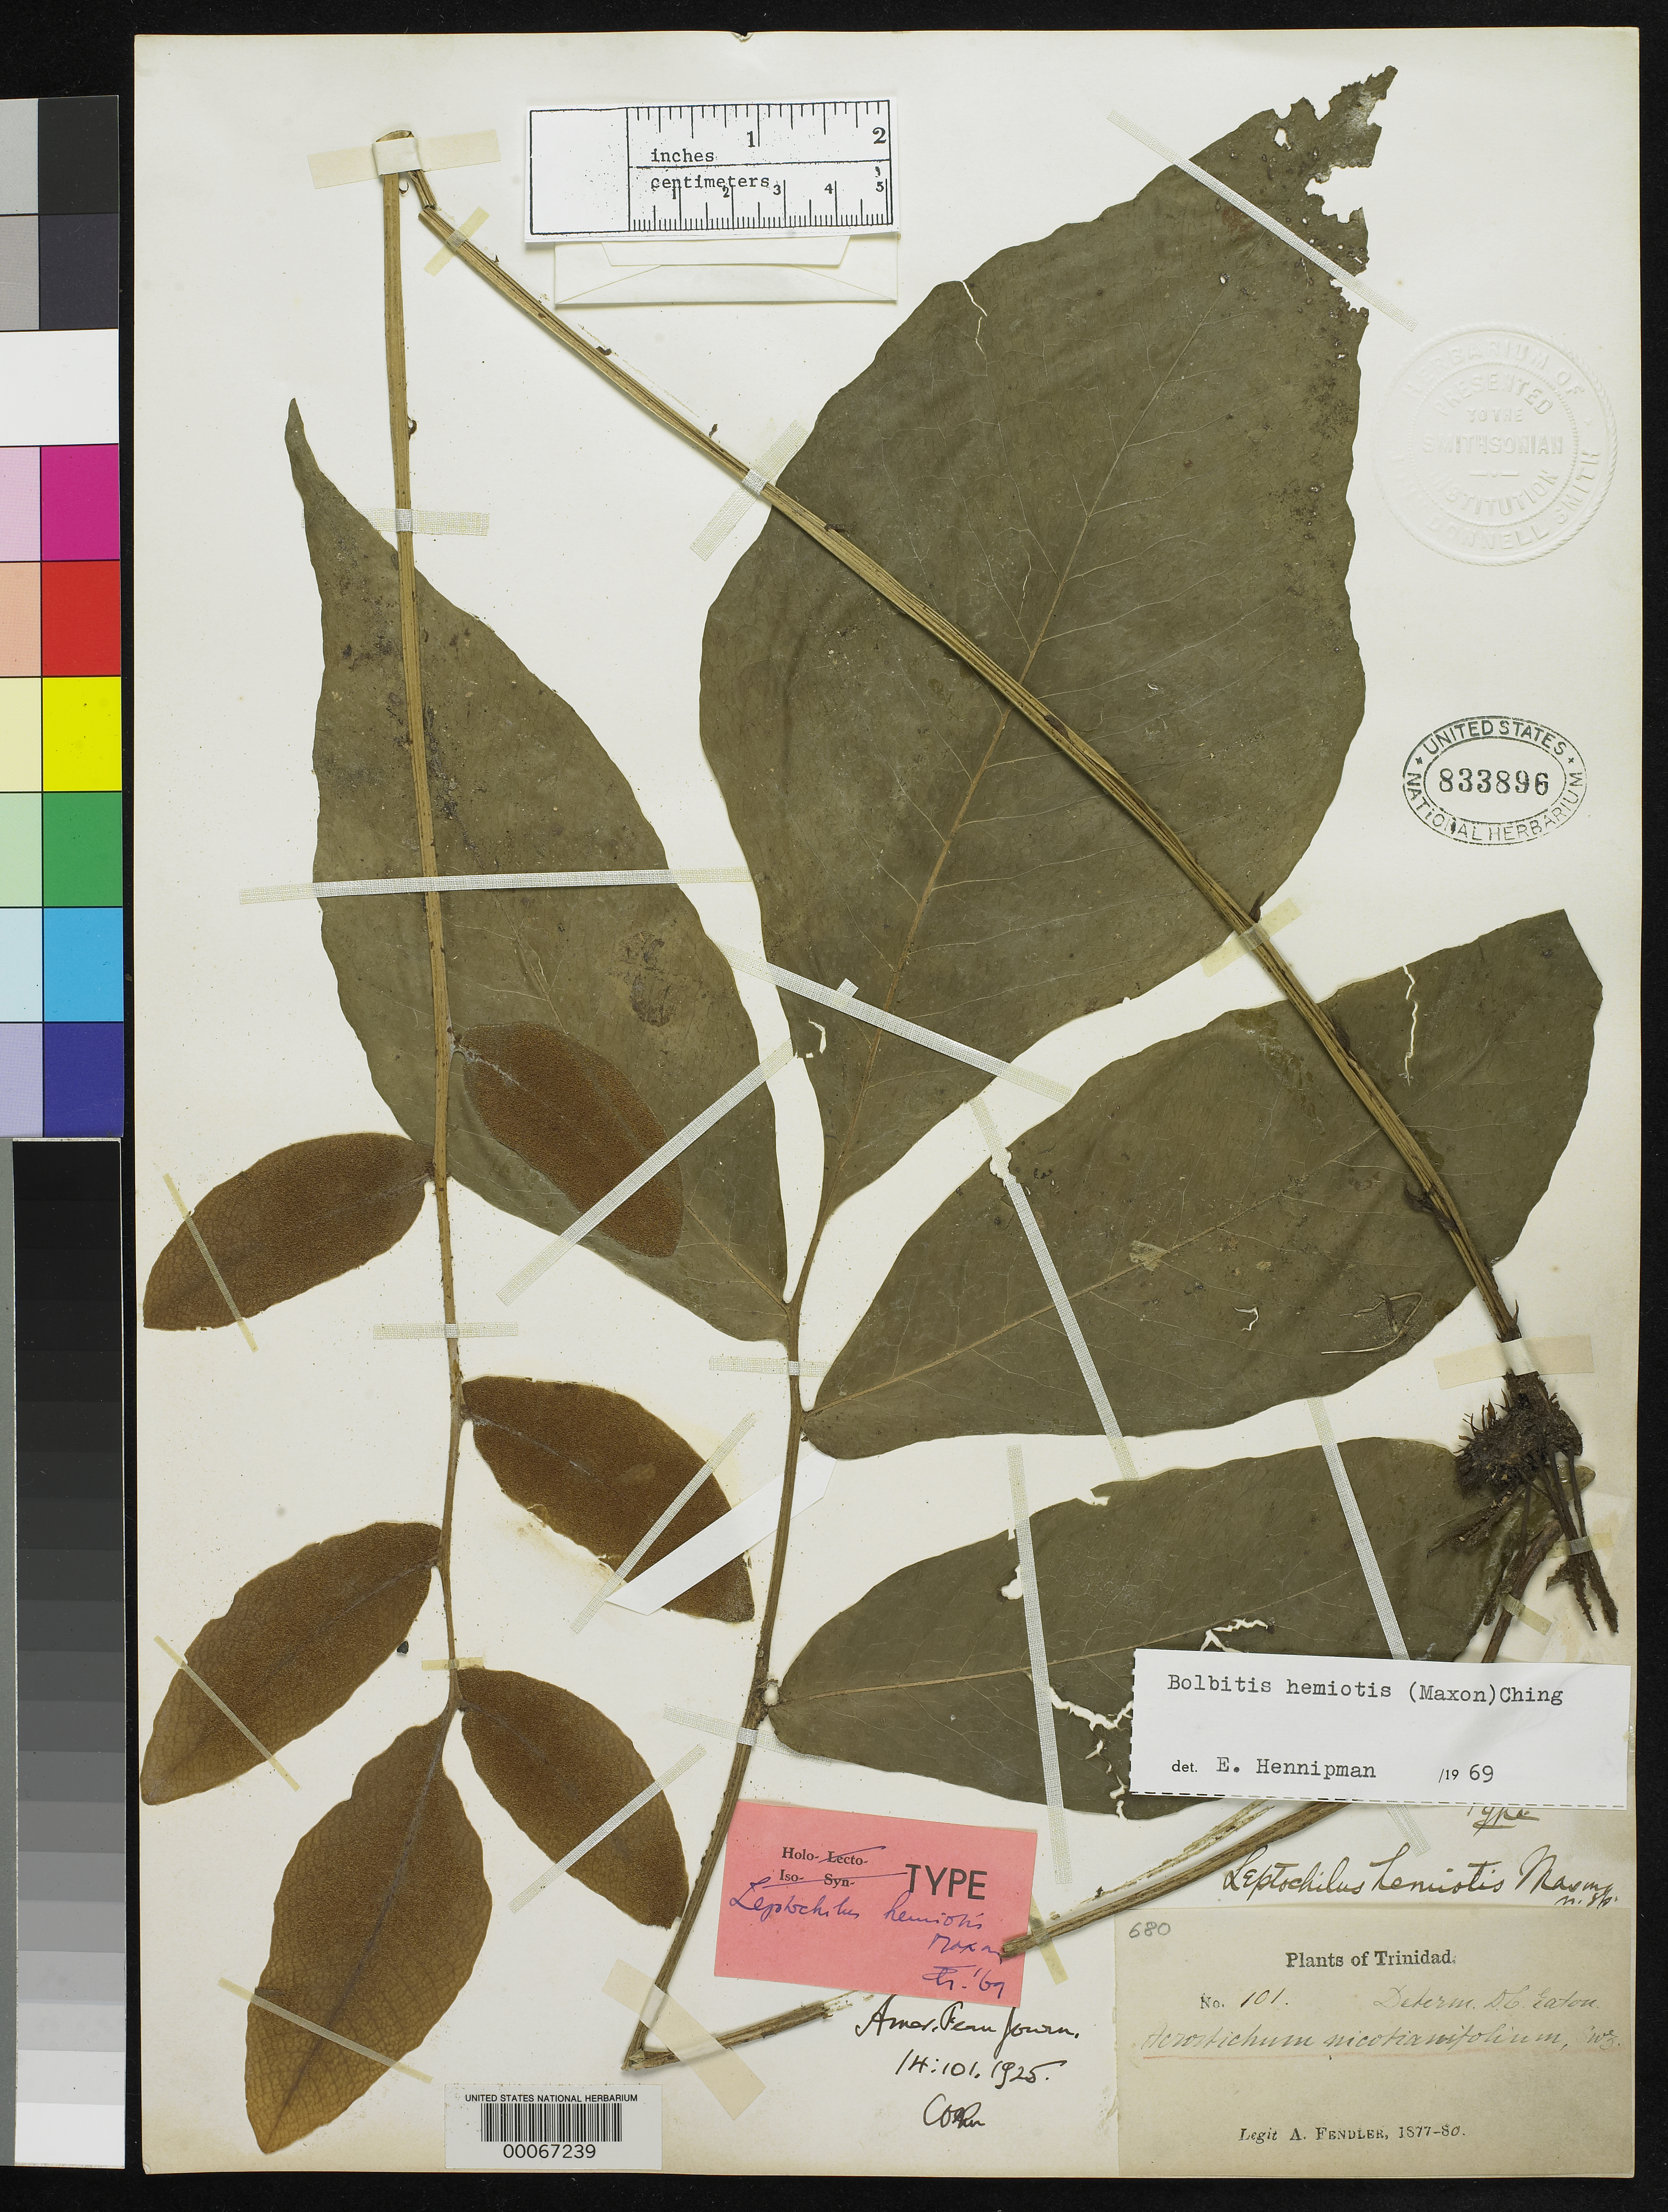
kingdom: Plantae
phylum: Tracheophyta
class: Polypodiopsida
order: Polypodiales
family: Polypodiaceae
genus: Leptochilus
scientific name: Leptochilus hemiotis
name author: Maxon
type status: Holotype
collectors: A. Fendler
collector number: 101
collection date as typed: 1877 to -- --- 1880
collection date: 1877/1880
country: Trinidad and Tobago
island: Trinidad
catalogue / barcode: US 833896